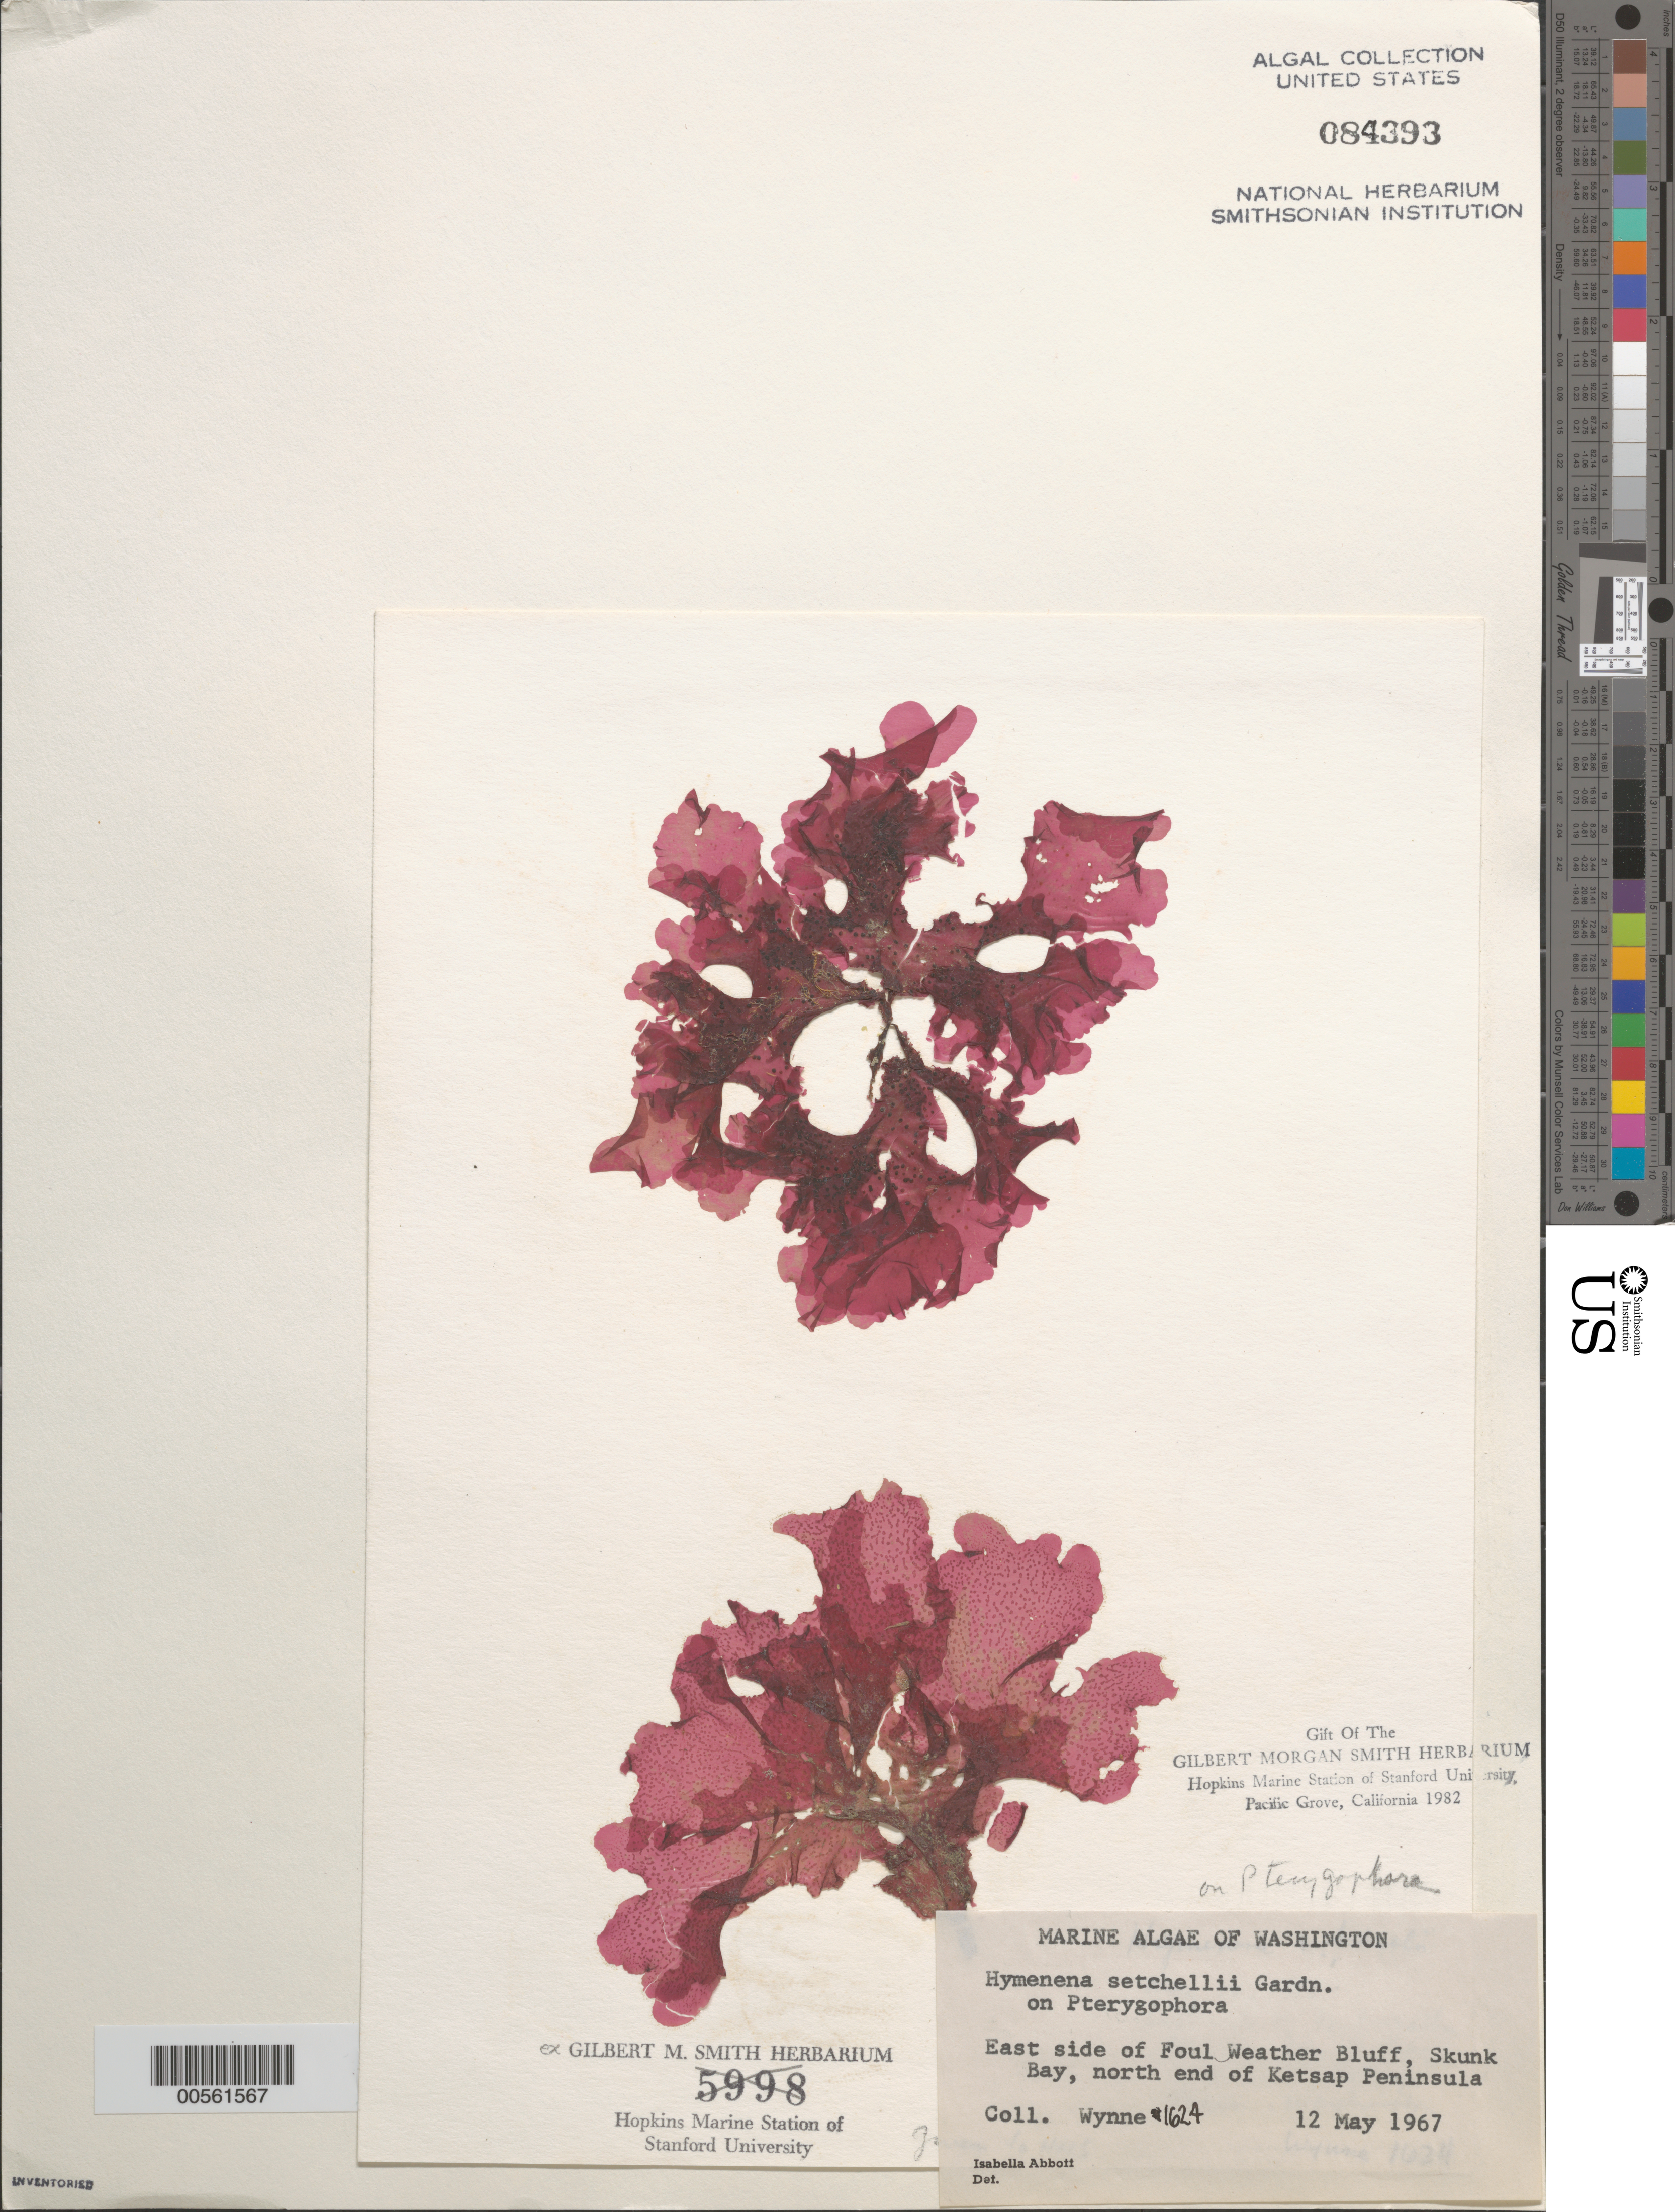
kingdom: Plantae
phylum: Rhodophyta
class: Florideophyceae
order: Ceramiales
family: Delesseriaceae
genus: Hymenena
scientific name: Hymenena setchellii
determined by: Abbott, Isabella A.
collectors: M.J. Wynne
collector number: IAA 1624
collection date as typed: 12 May 1967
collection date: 1967-05-12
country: United States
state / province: Washington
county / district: Kitsap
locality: Foulweather Bluff, Skunk Bay, Kitsap Peninsula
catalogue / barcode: US 84393